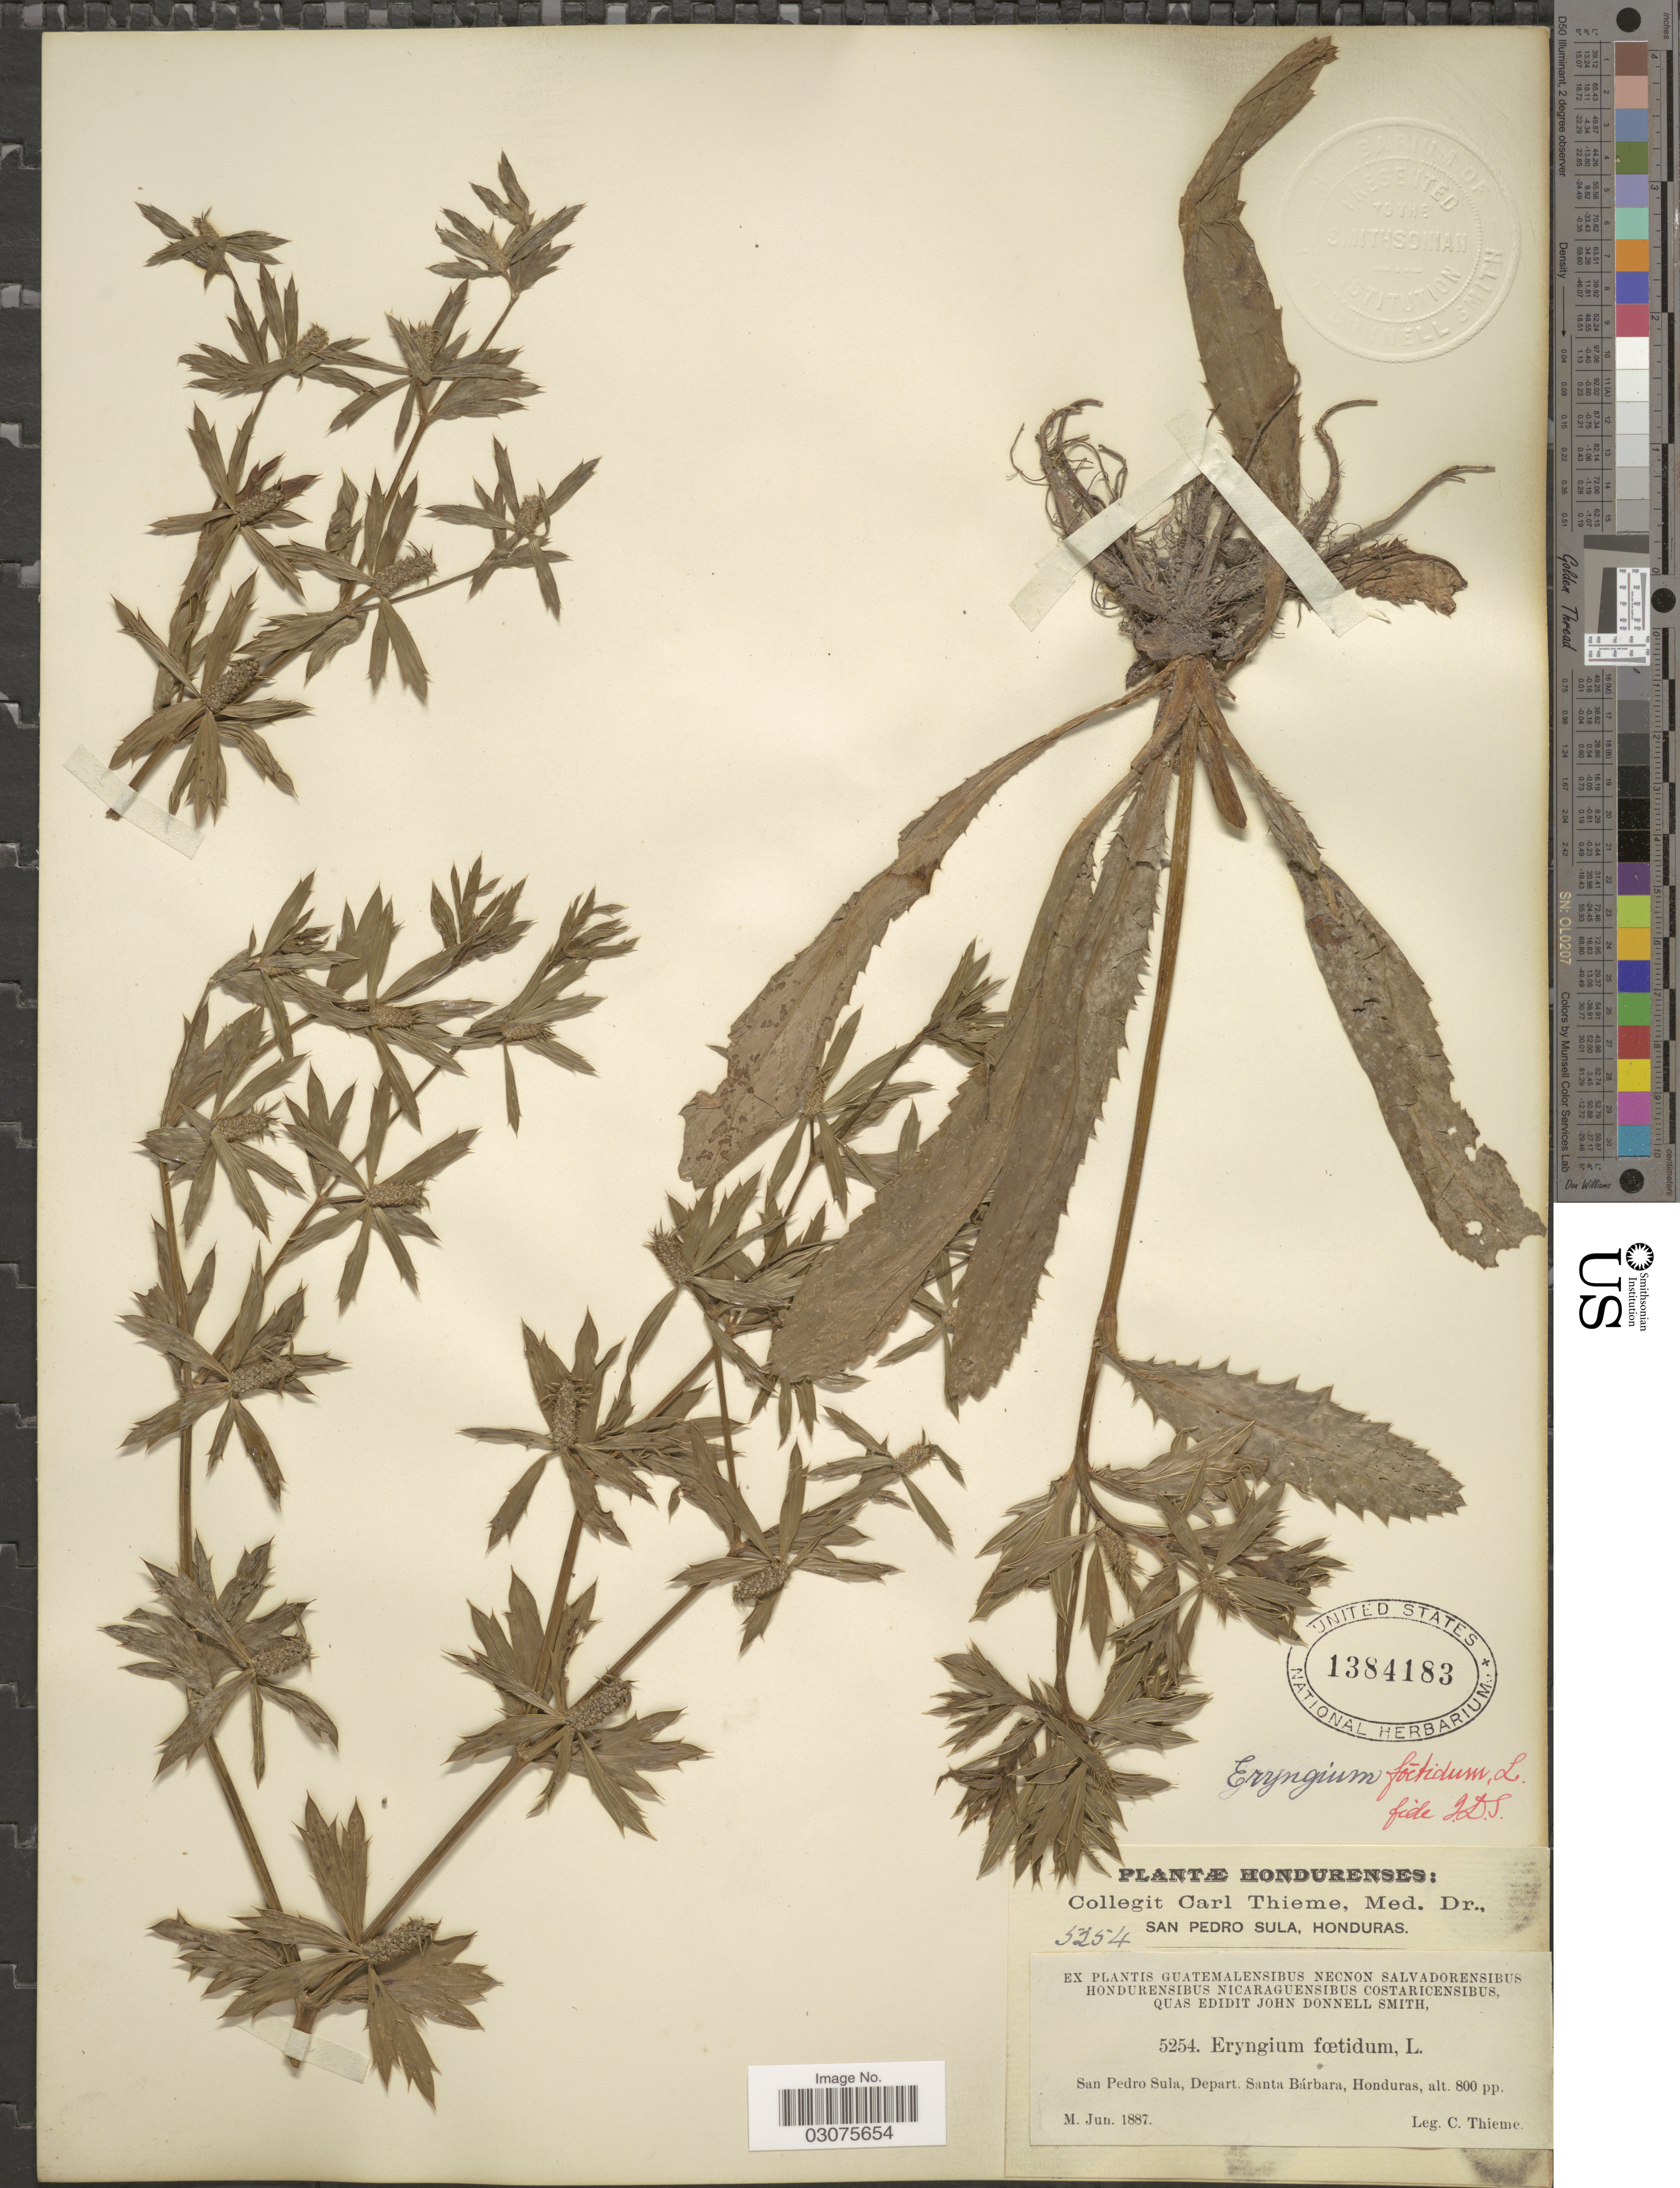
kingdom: Plantae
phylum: Tracheophyta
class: Magnoliopsida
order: Apiales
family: Apiaceae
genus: Eryngium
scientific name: Eryngium foetidum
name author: L.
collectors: C. Thieme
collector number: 5254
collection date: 1887-06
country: Honduras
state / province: Santa Bárbara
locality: San Pedro Sula, Depart. Santa Bárbara.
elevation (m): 244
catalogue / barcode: US 1384183